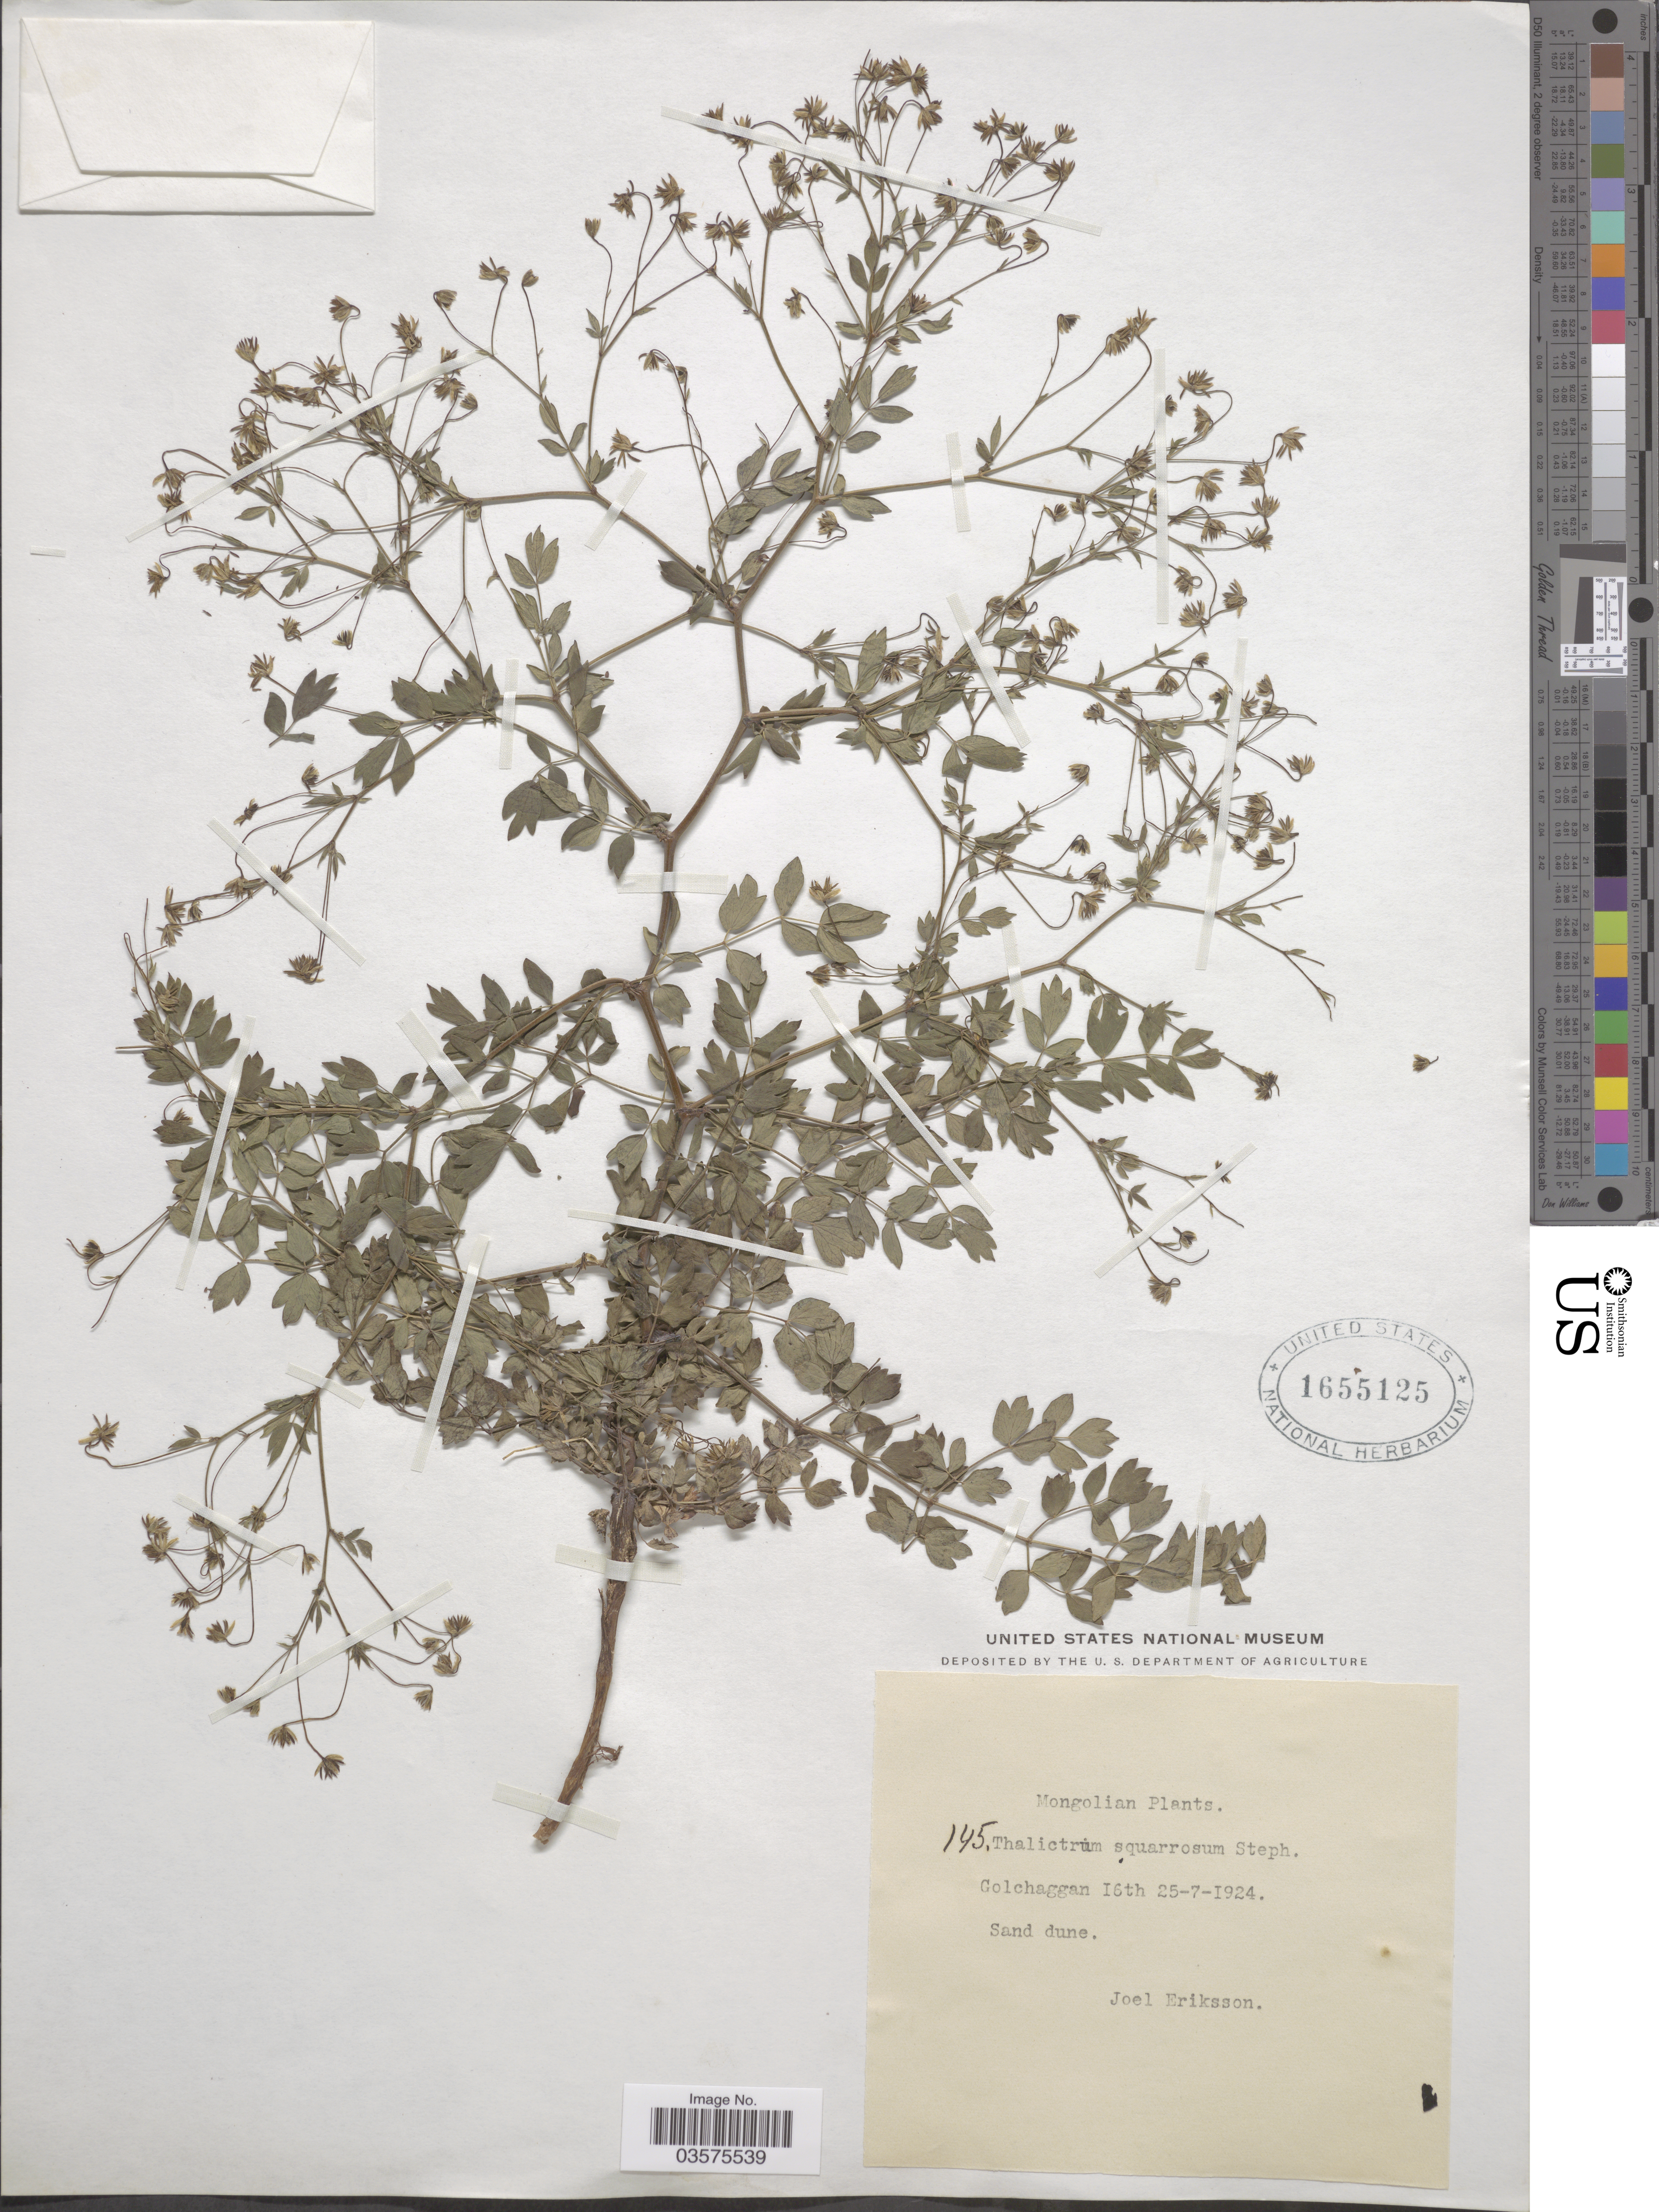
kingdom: Plantae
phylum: Tracheophyta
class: Magnoliopsida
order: Ranunculales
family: Ranunculaceae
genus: Thalictrum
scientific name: Thalictrum squarrosum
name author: Steph.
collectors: J. Eriksson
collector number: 145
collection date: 1924-07-16/1924-07-25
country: Mongolia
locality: Golchaggan.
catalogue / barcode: US 1655125